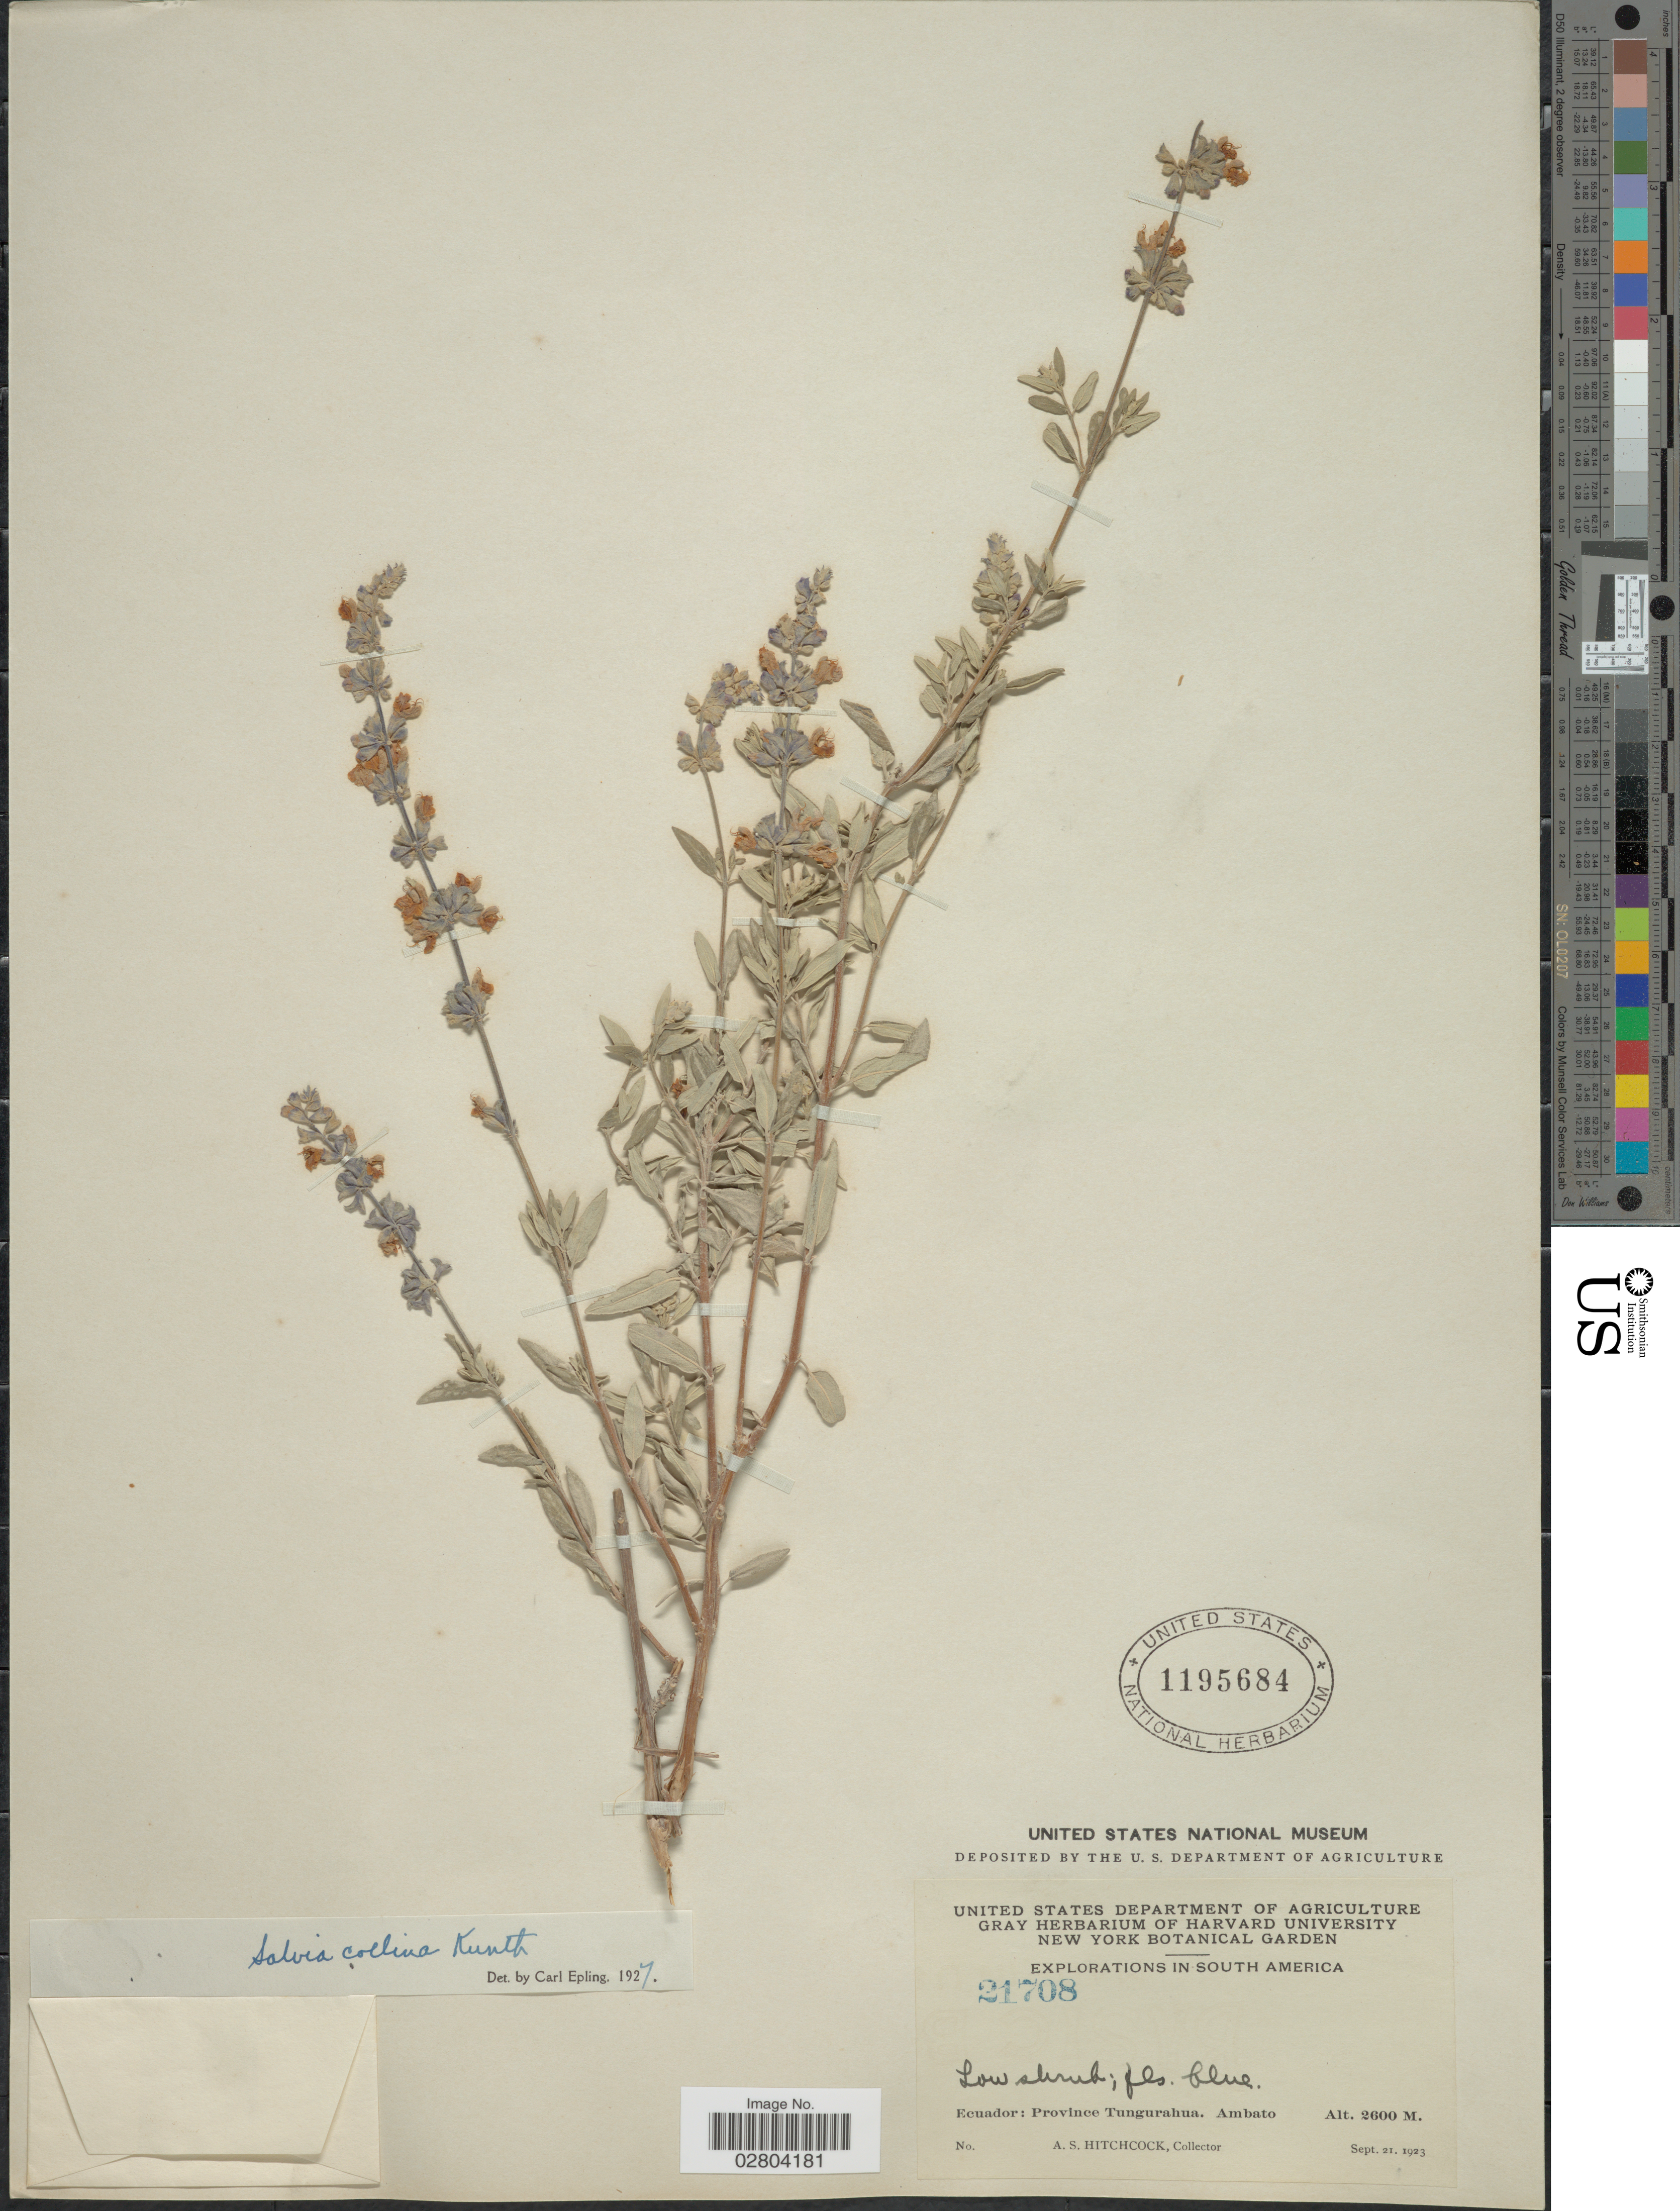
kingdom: Plantae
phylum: Tracheophyta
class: Magnoliopsida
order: Lamiales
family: Lamiaceae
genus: Salvia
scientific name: Salvia collina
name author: Kunth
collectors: A. S. Hitchcock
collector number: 21708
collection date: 1923-09-21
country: Ecuador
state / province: Tungurahua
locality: Ambato.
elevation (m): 2600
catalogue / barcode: US 1195684